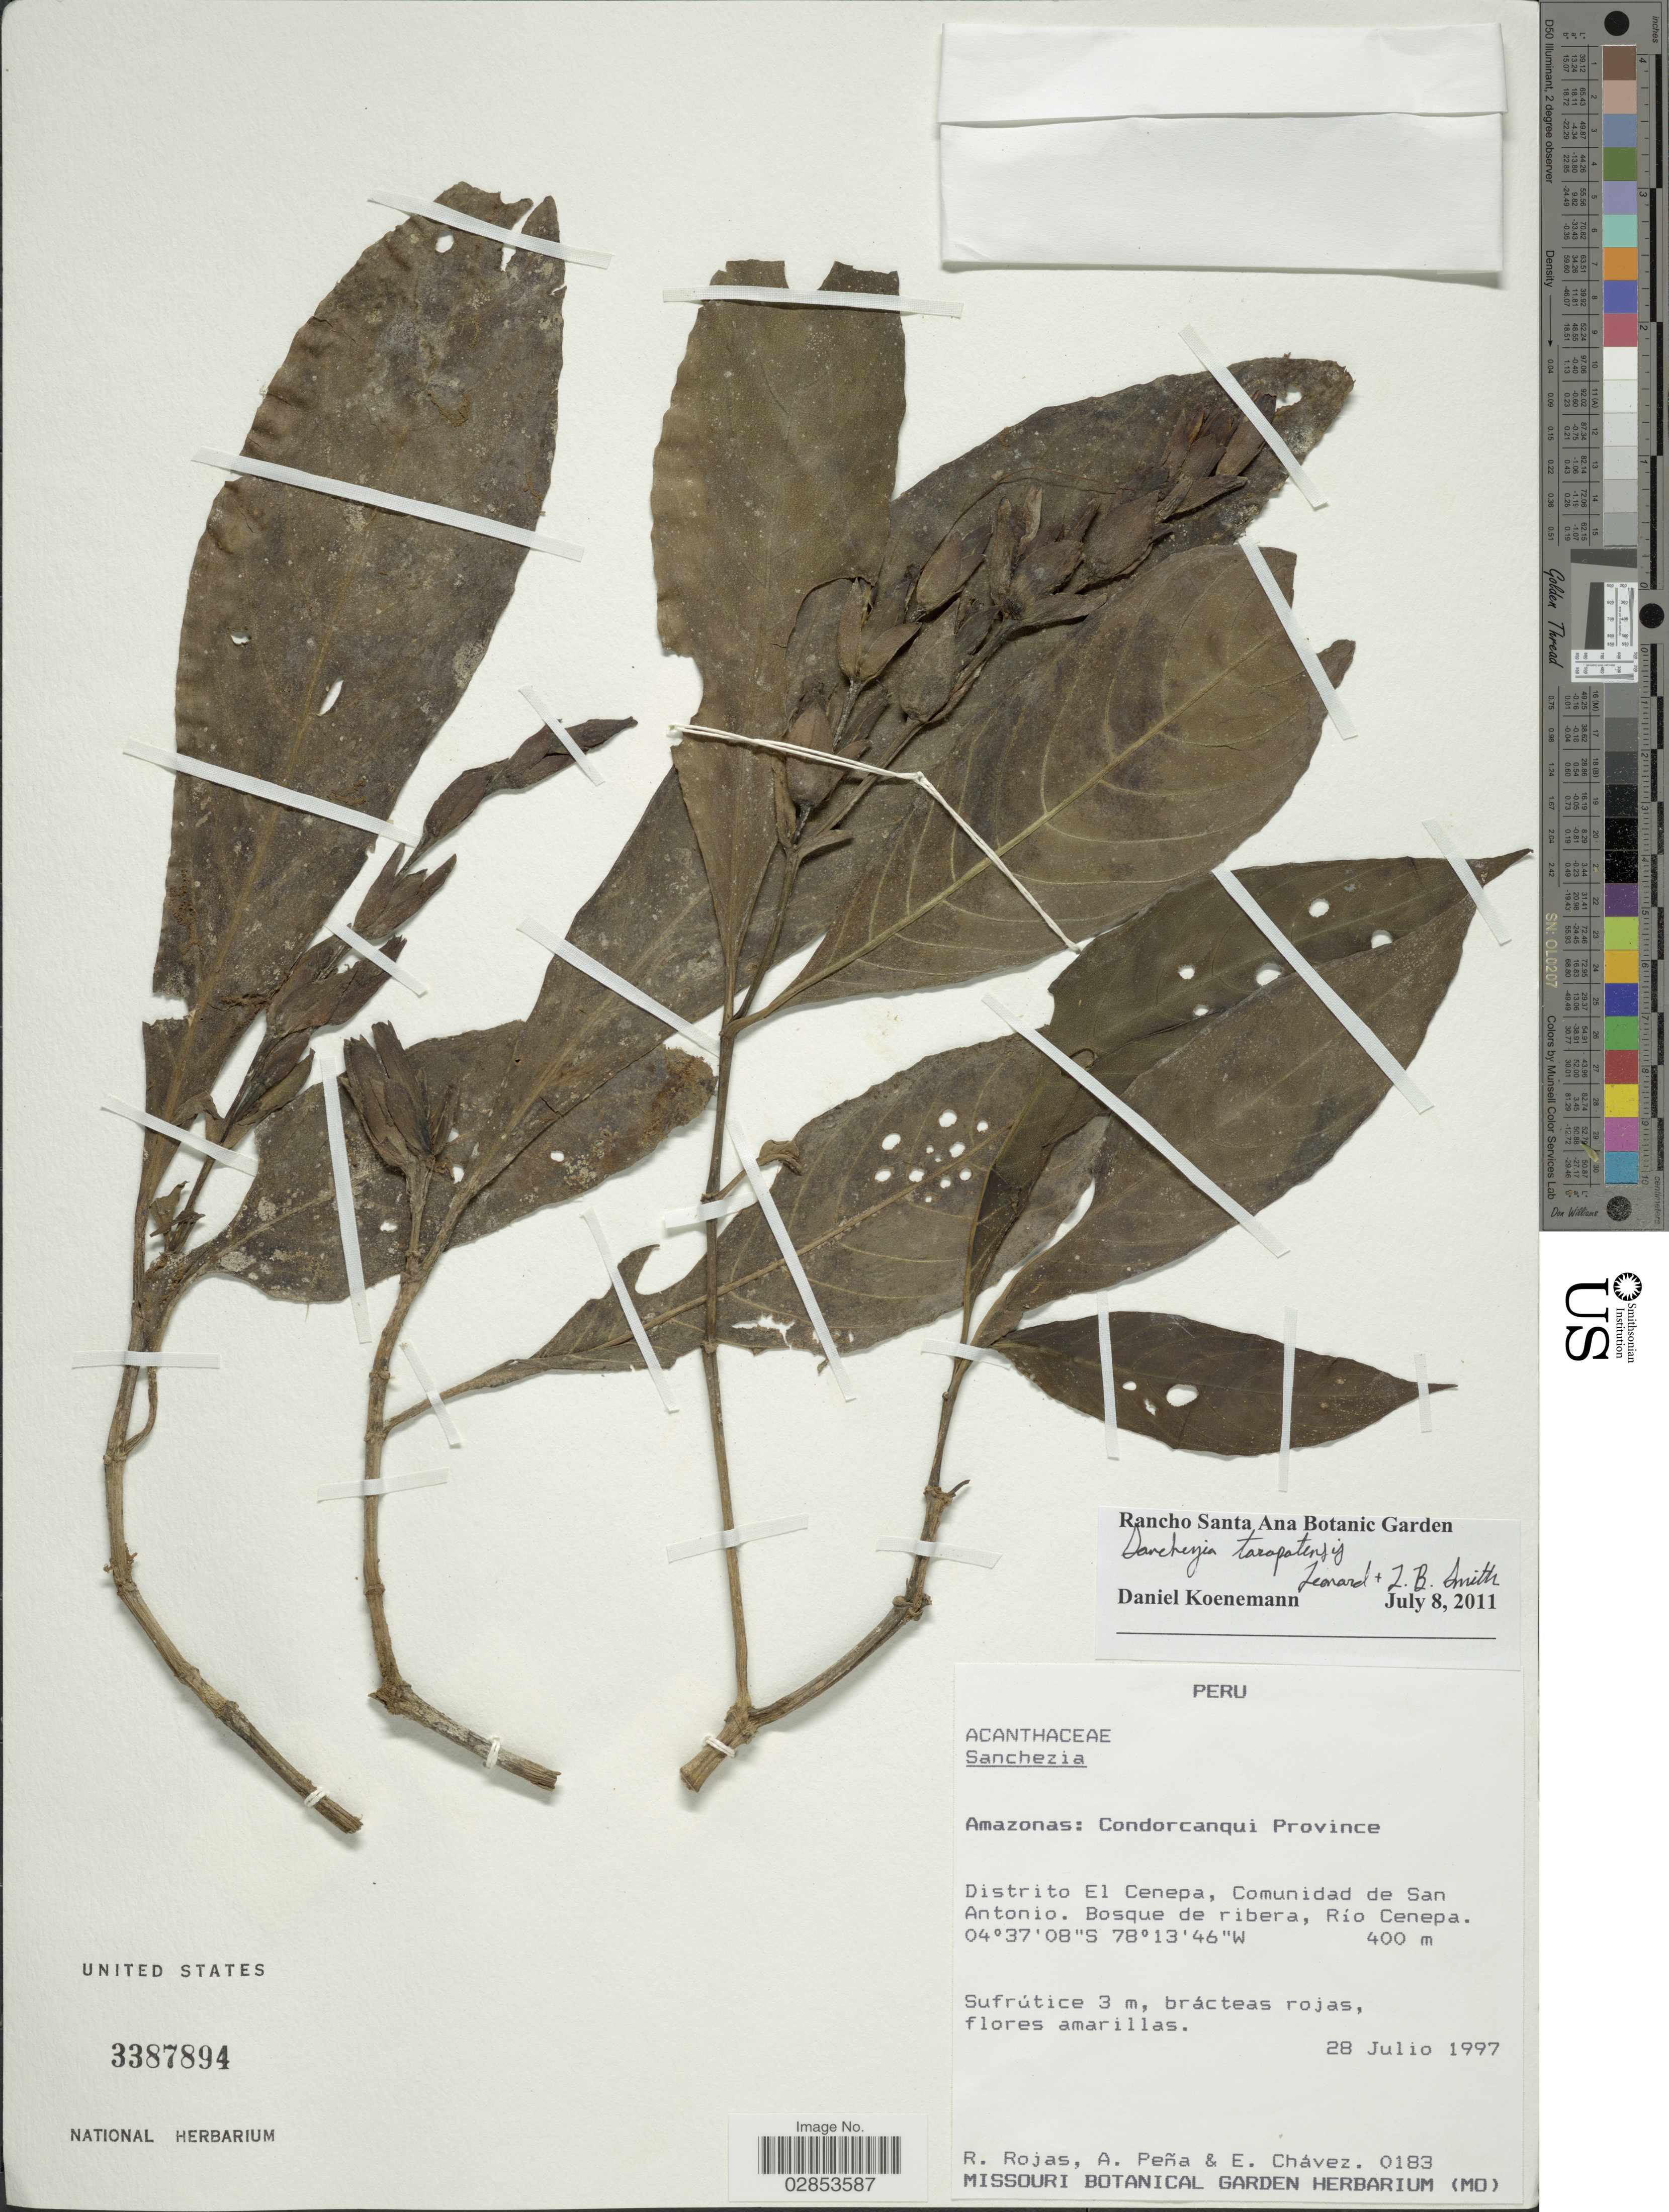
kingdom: Plantae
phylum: Tracheophyta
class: Magnoliopsida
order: Lamiales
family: Acanthaceae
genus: Sanchezia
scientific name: Sanchezia tarapotensis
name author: Leonard & L.B. Sm.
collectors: R. Rojas, A. Peña & E. Chávez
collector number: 0183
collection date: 1997-07-28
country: Peru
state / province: Amazonas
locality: Condorcanqui Province. Distrito El Cenepa, Comunidad de San Antonio. Bosque de ribera, Río Cenepa.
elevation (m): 400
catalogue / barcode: US 3387894